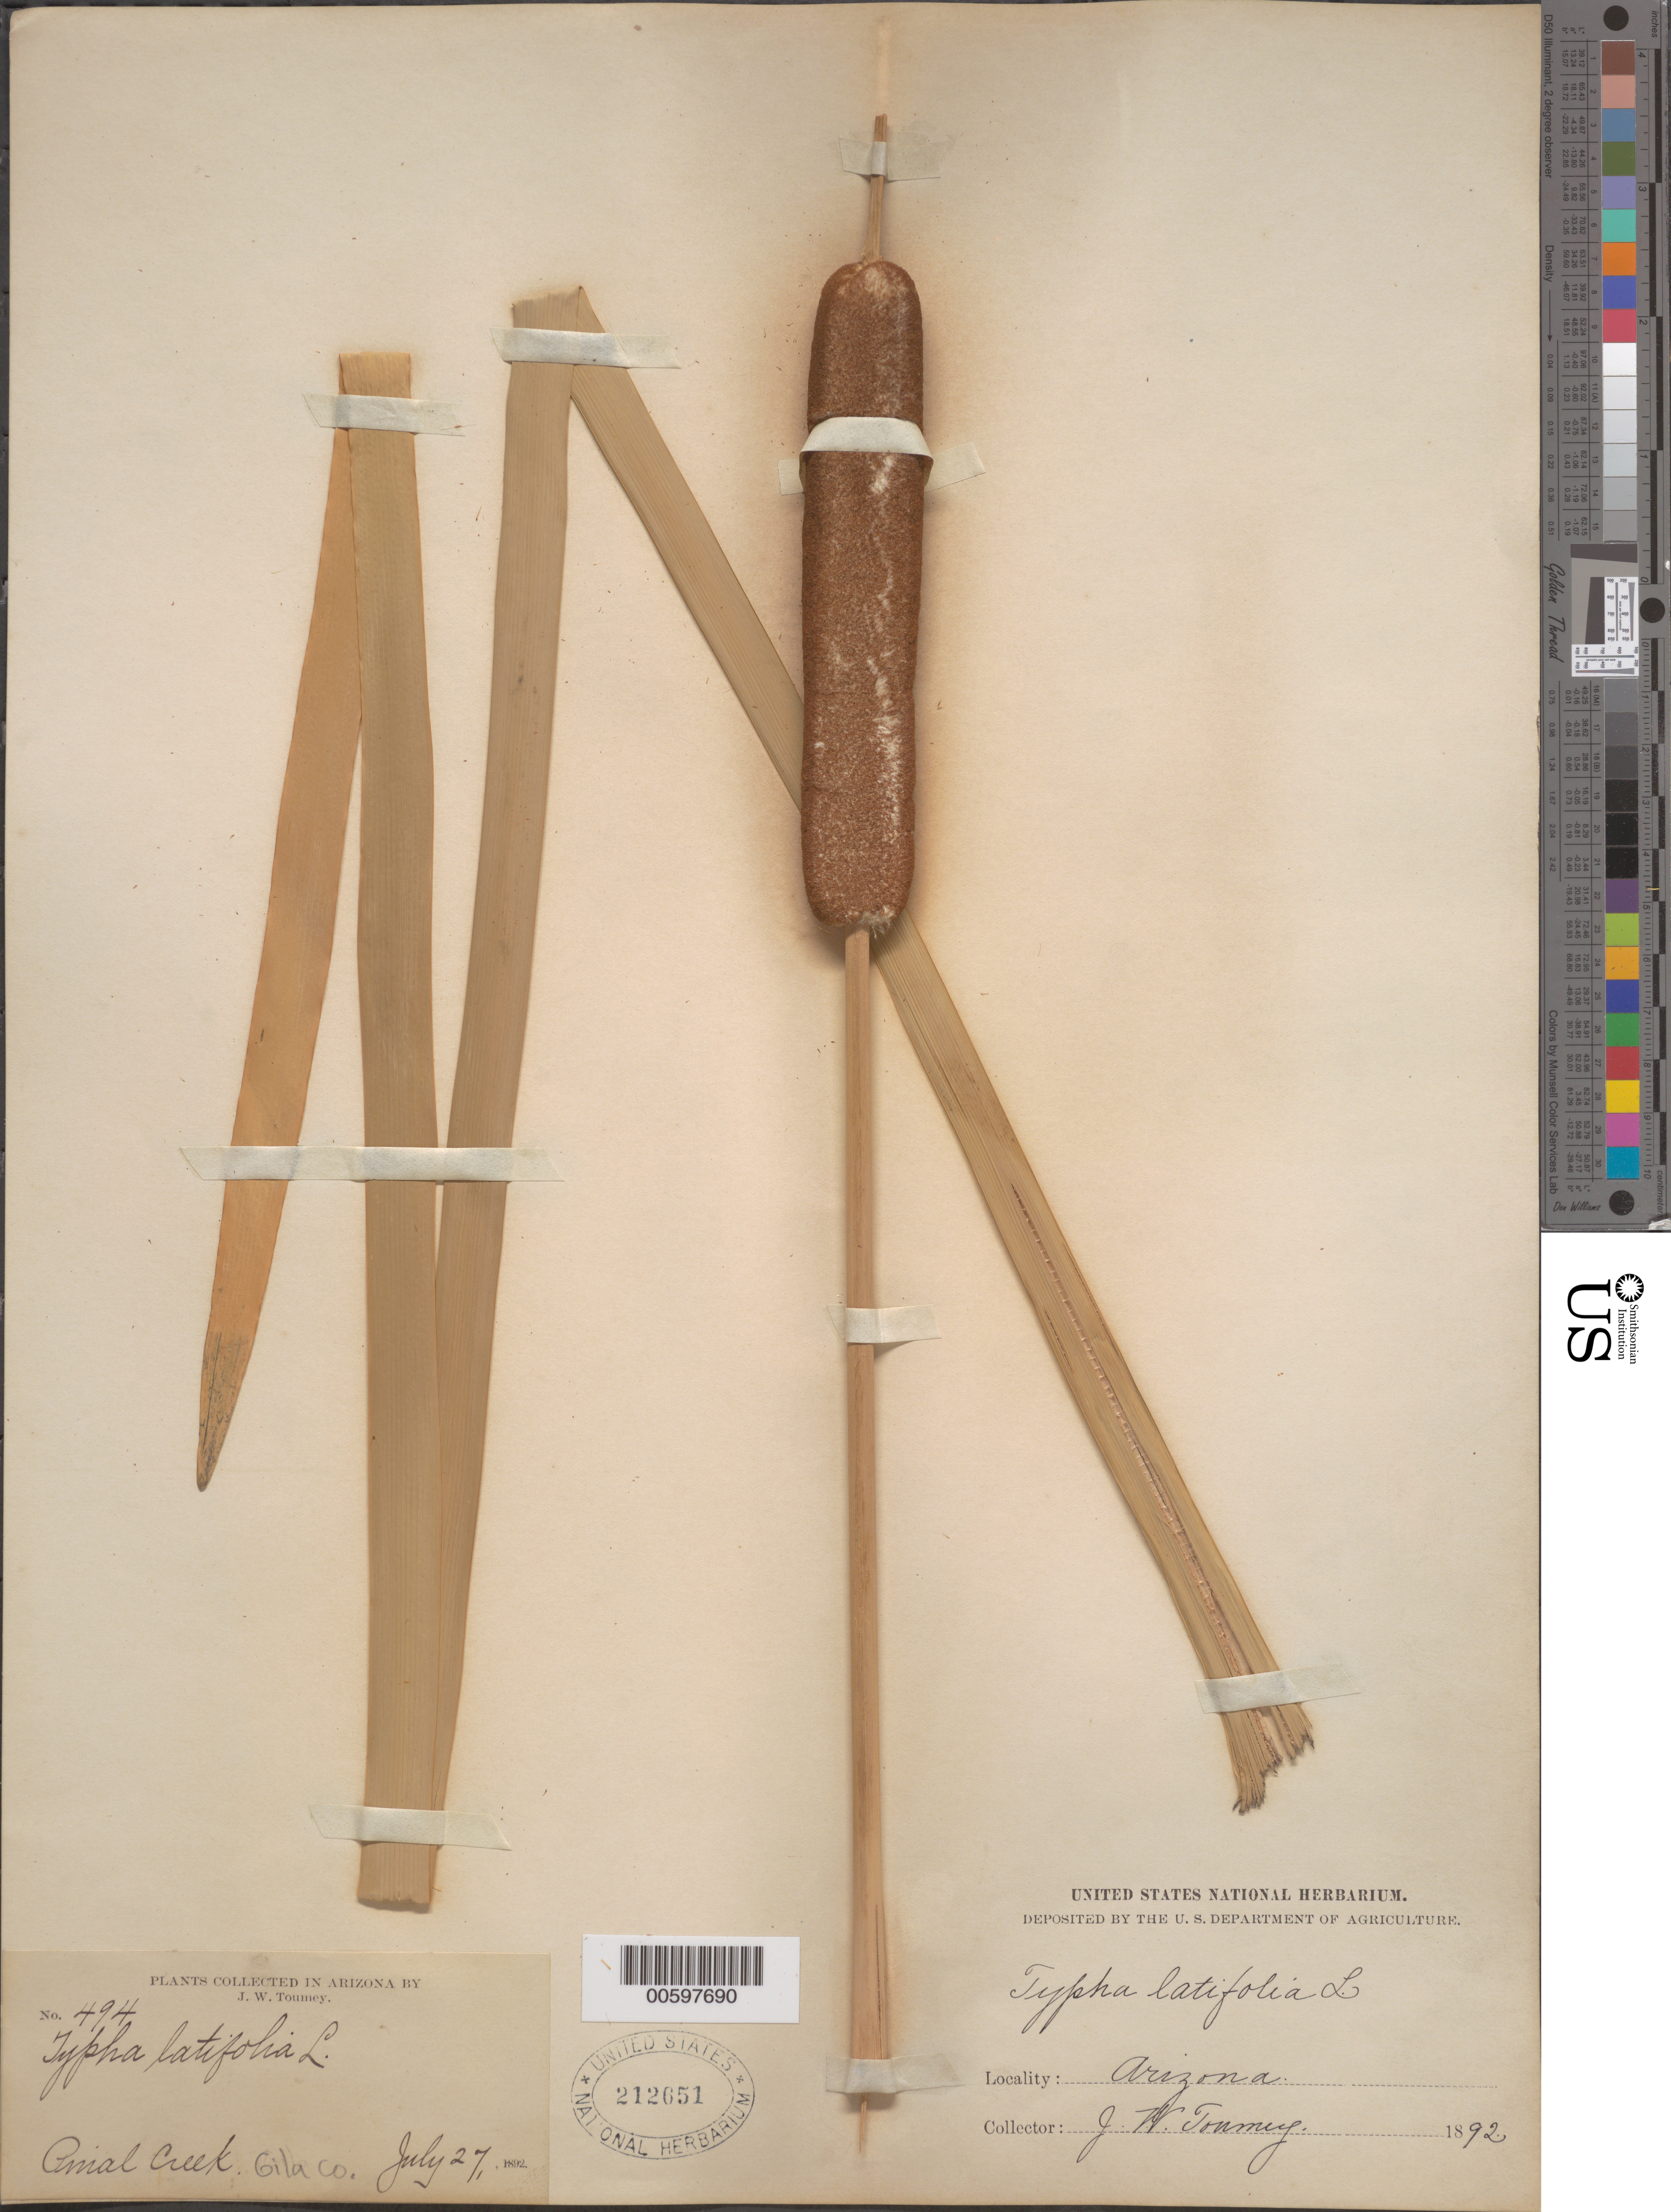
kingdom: Plantae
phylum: Tracheophyta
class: Liliopsida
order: Poales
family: Typhaceae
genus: Typha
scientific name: Typha latifolia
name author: L.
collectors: J. W. Toumey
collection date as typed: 27 Jul 1892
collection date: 1892-07-27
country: United States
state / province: Arizona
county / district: Gila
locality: Pinal Creek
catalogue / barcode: US 212651